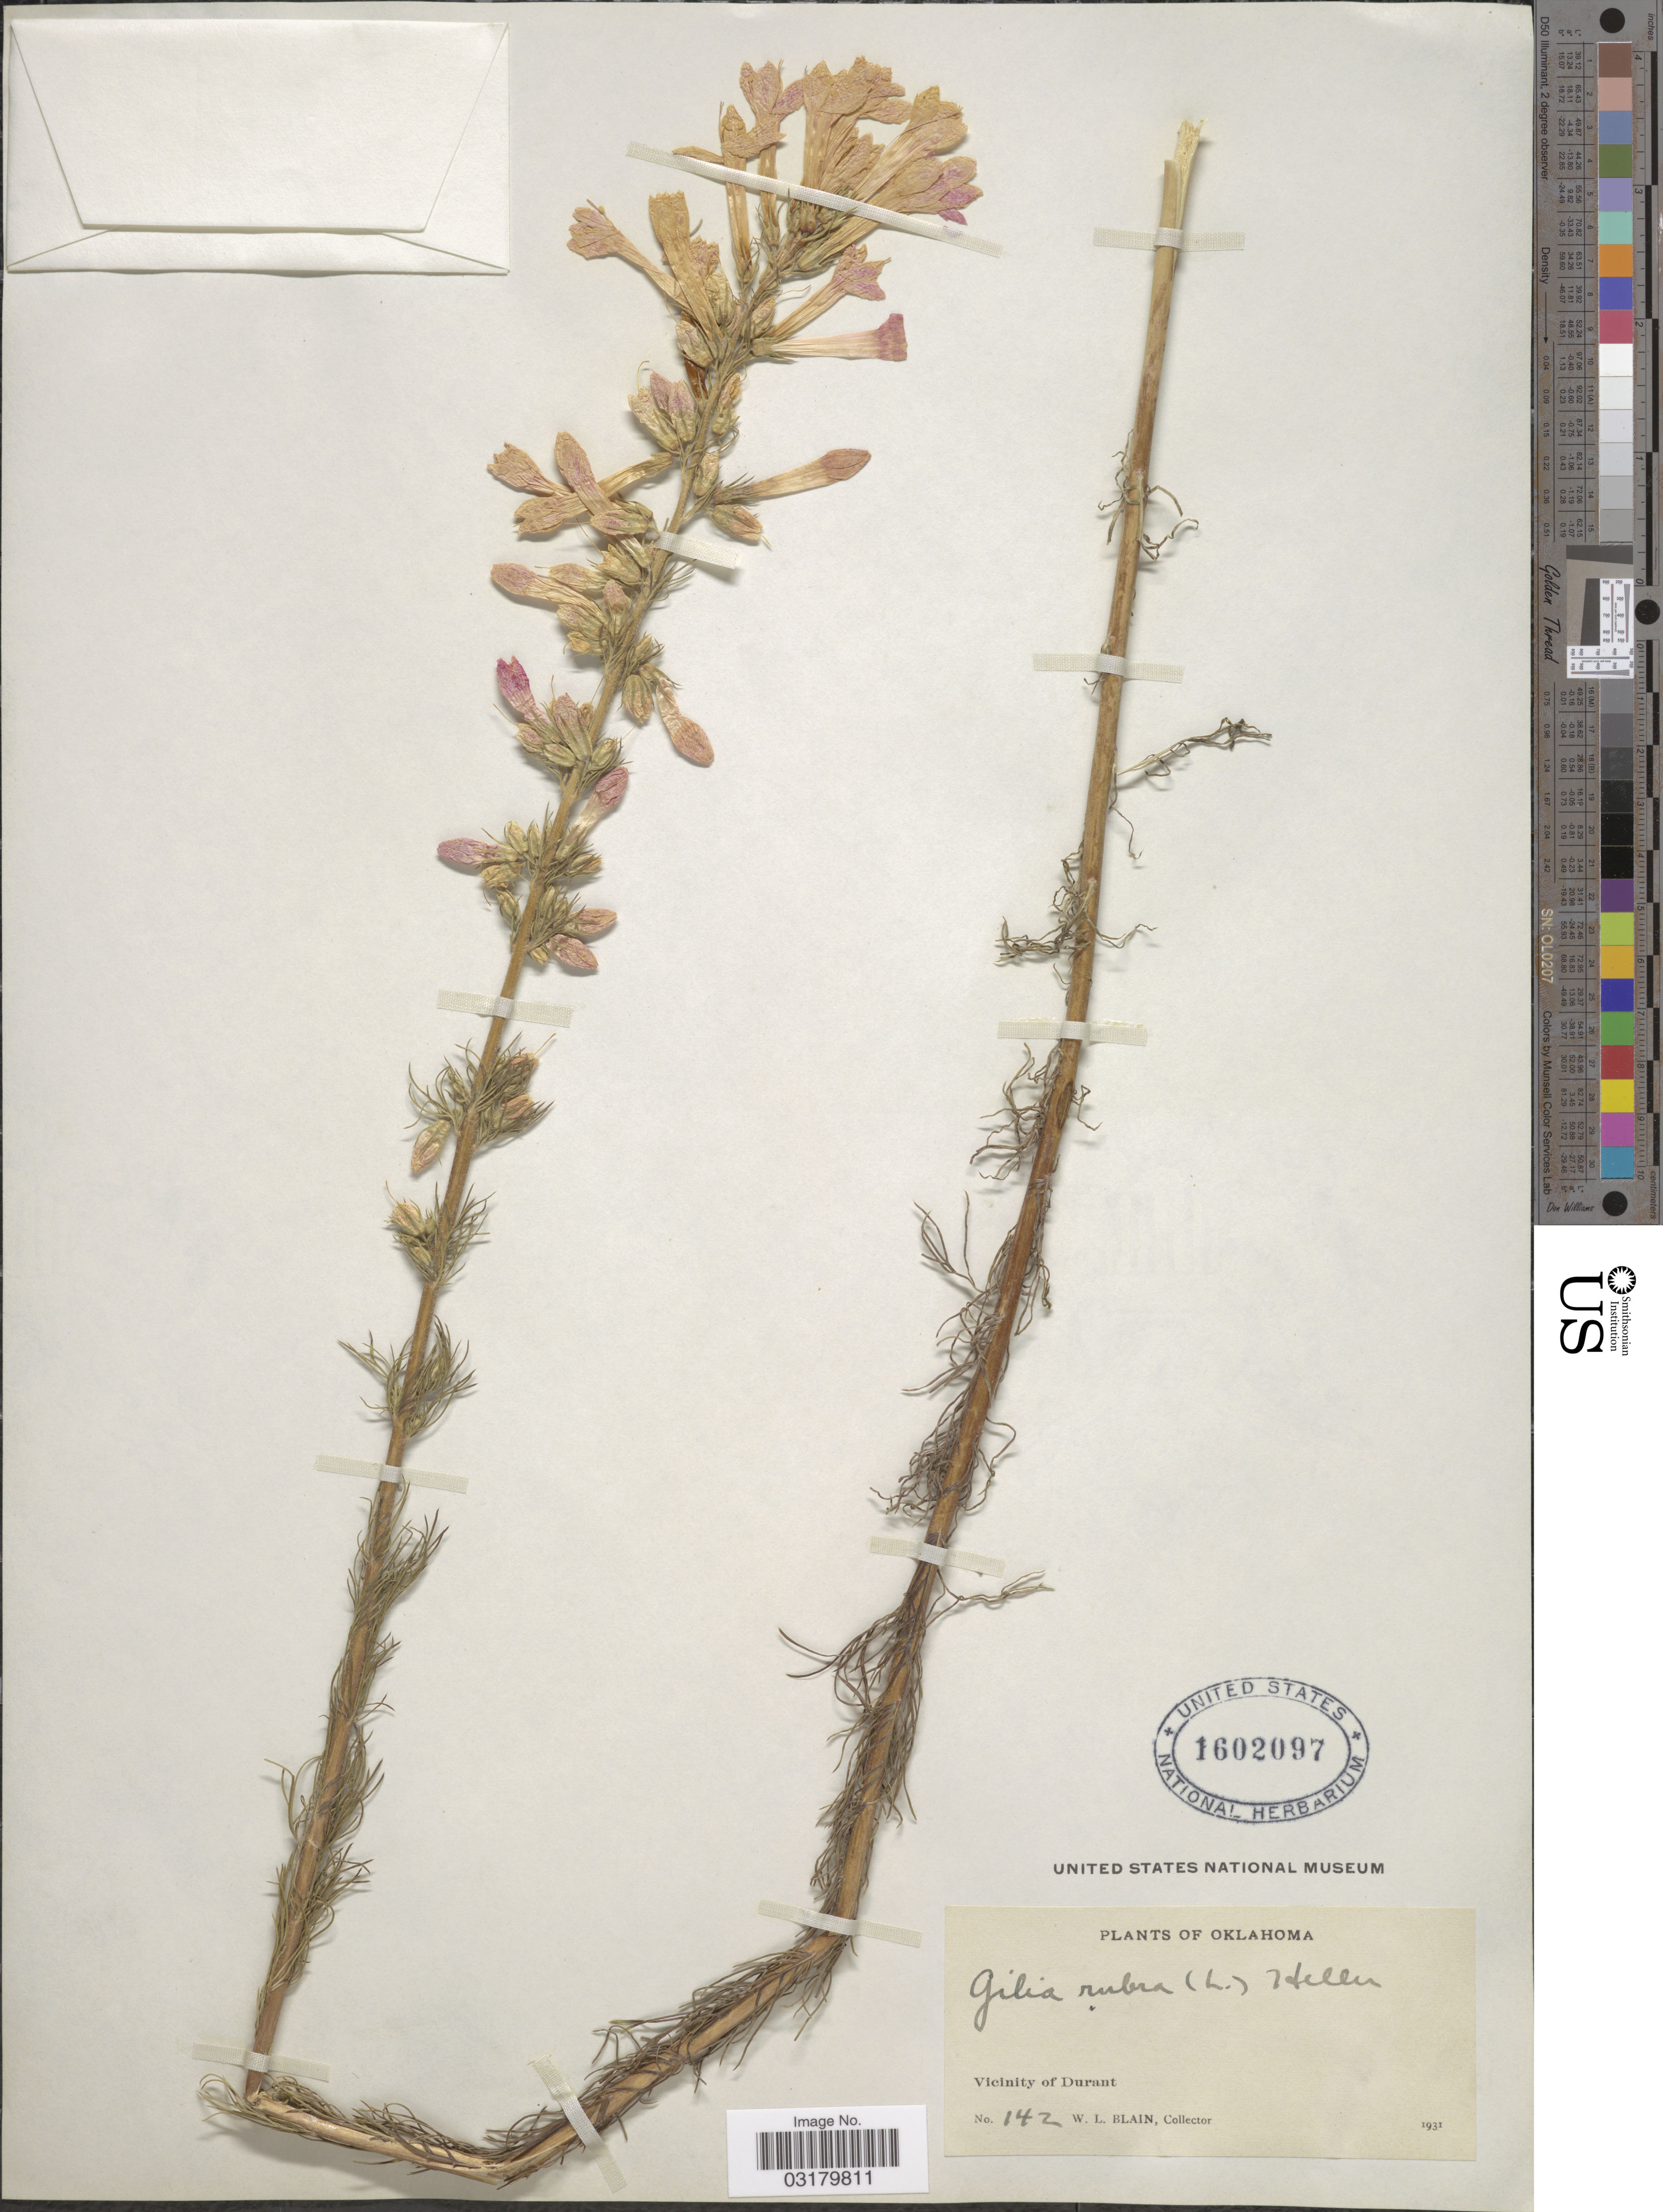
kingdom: Plantae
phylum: Tracheophyta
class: Magnoliopsida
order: Ericales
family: Polemoniaceae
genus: Ipomopsis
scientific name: Ipomopsis rubra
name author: (L.) Wherry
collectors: W. Blain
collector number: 142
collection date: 1931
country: United States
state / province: Oklahoma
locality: Vicinity of Durant.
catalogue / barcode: US 1602097